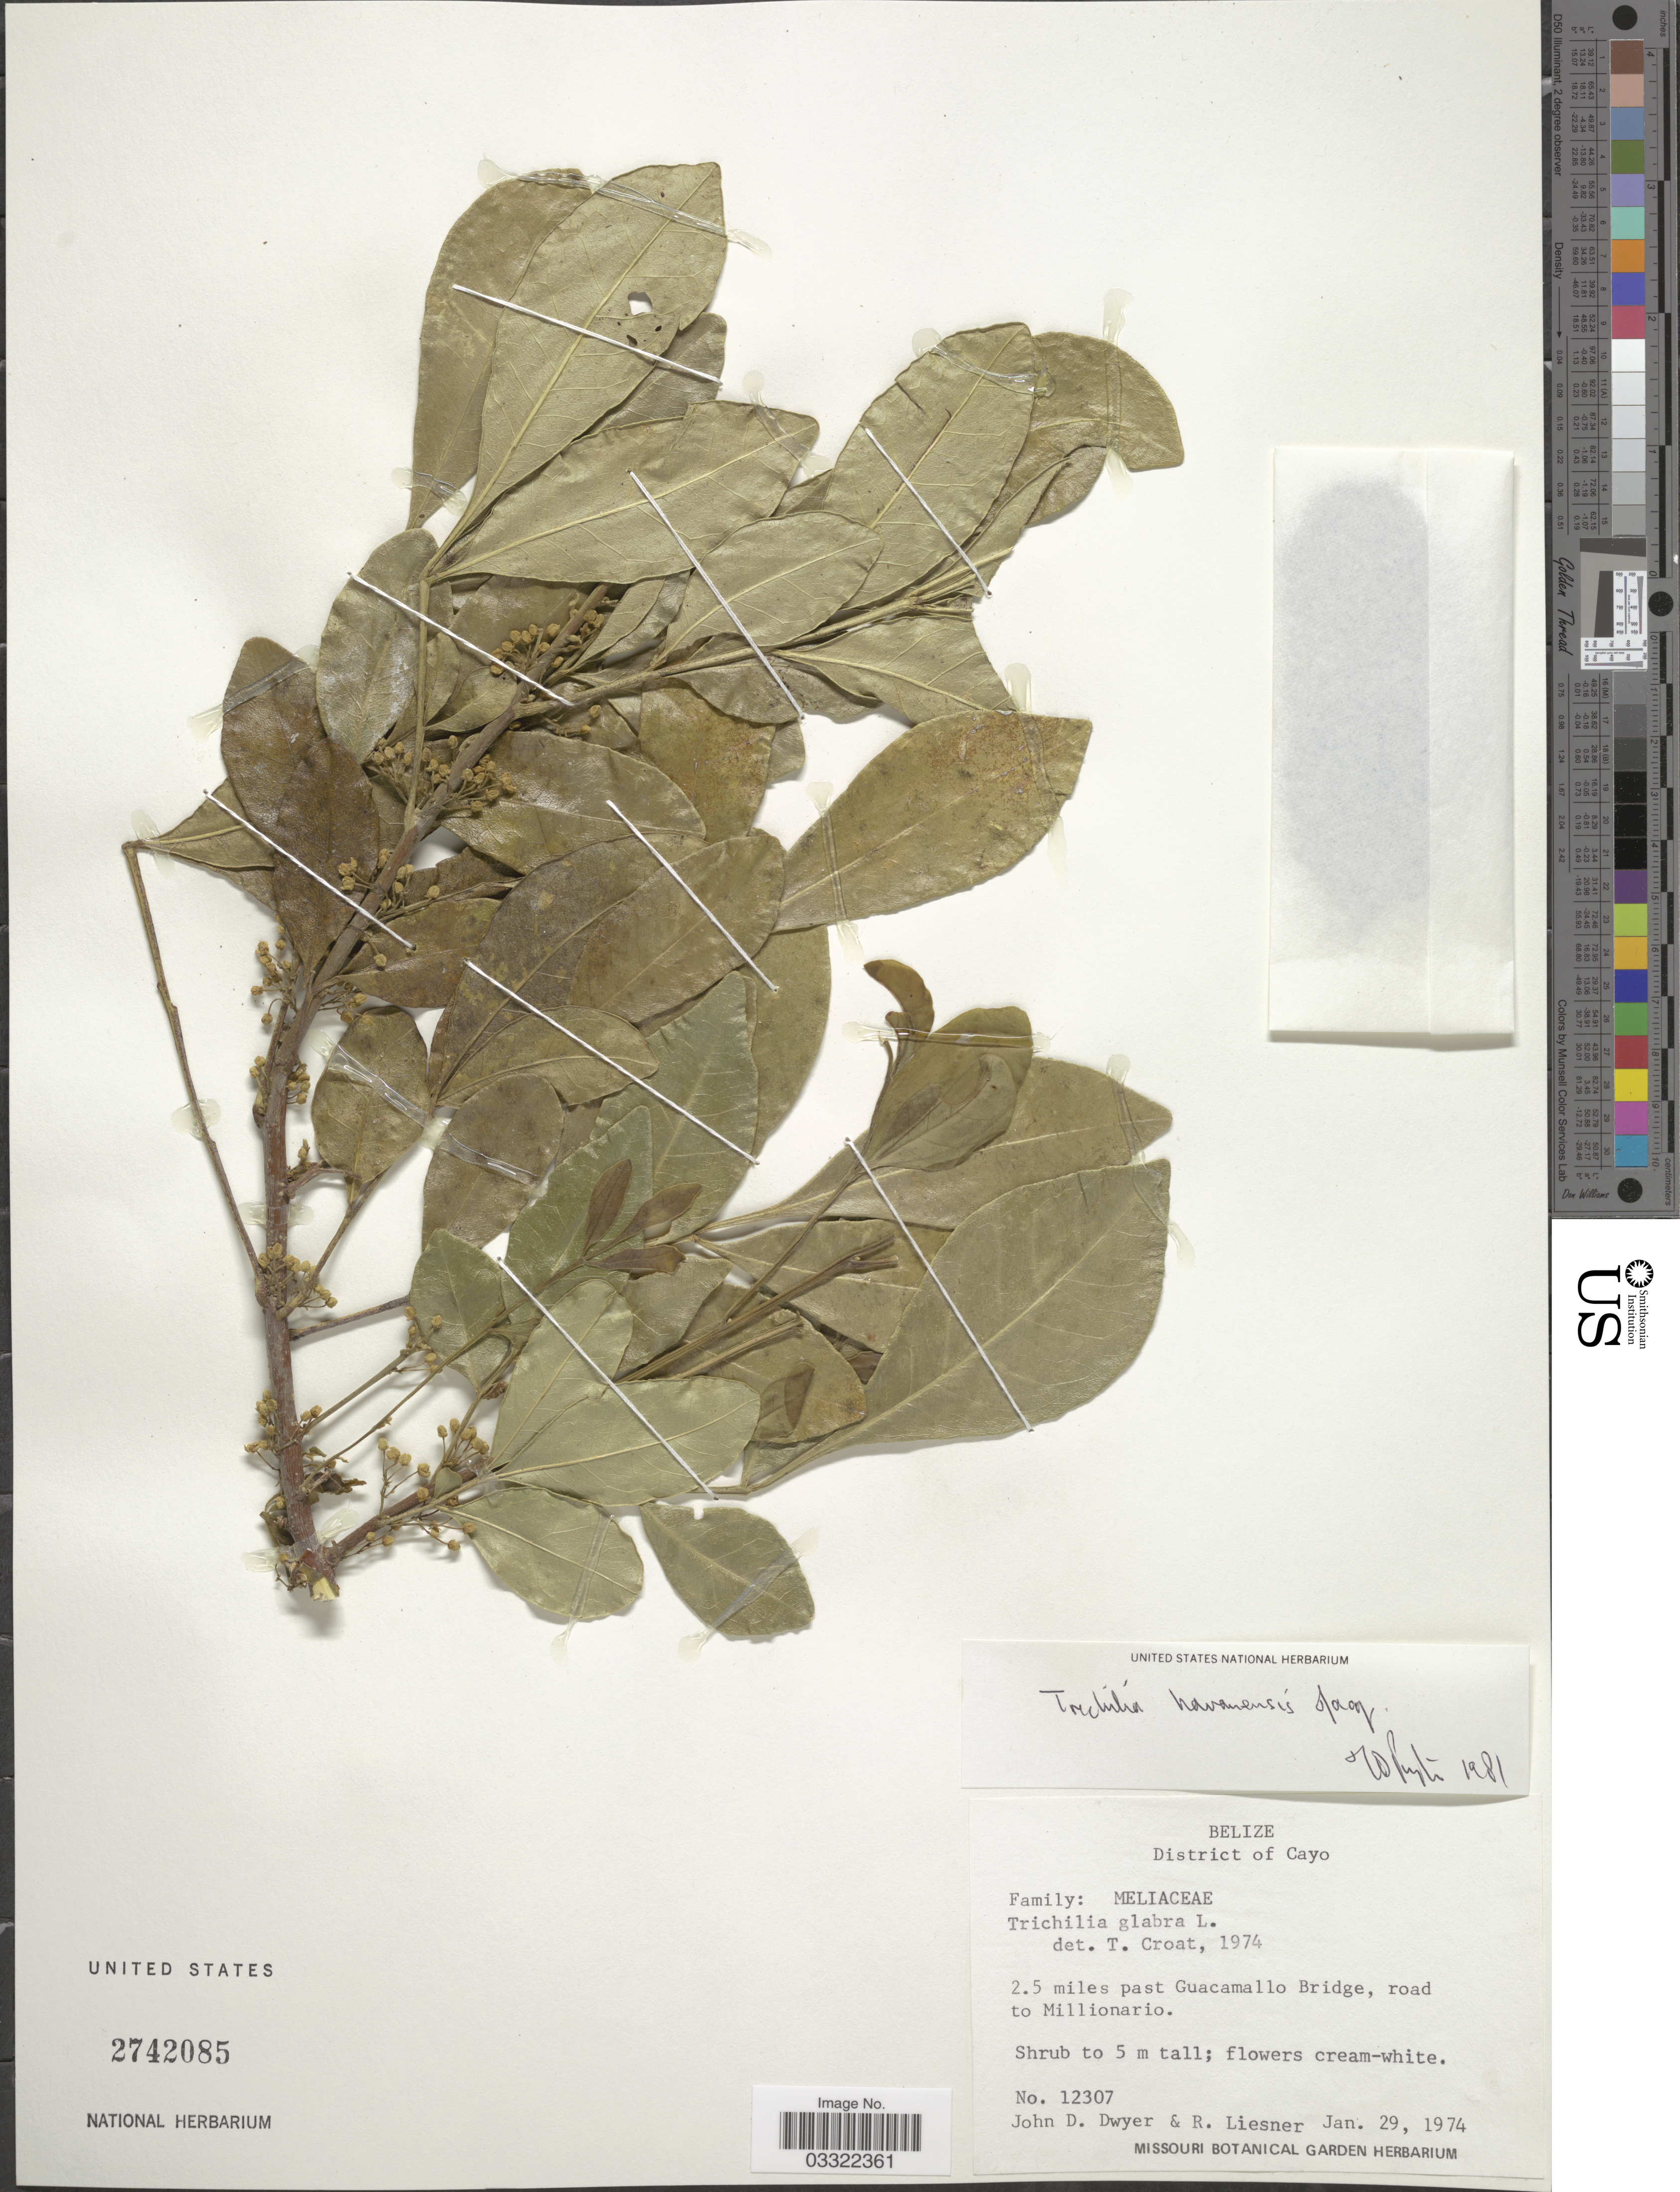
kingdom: Plantae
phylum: Tracheophyta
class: Magnoliopsida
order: Sapindales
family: Meliaceae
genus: Trichilia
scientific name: Trichilia havanensis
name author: Jacq.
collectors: J. D. Dwyer & R. L. Liesner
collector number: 12307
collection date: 1974-01-29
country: Belize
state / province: Cayo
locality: District of Cayo. 2.5 miles past Guacamallo Bridge, road to Millionario.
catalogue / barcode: US 2742085